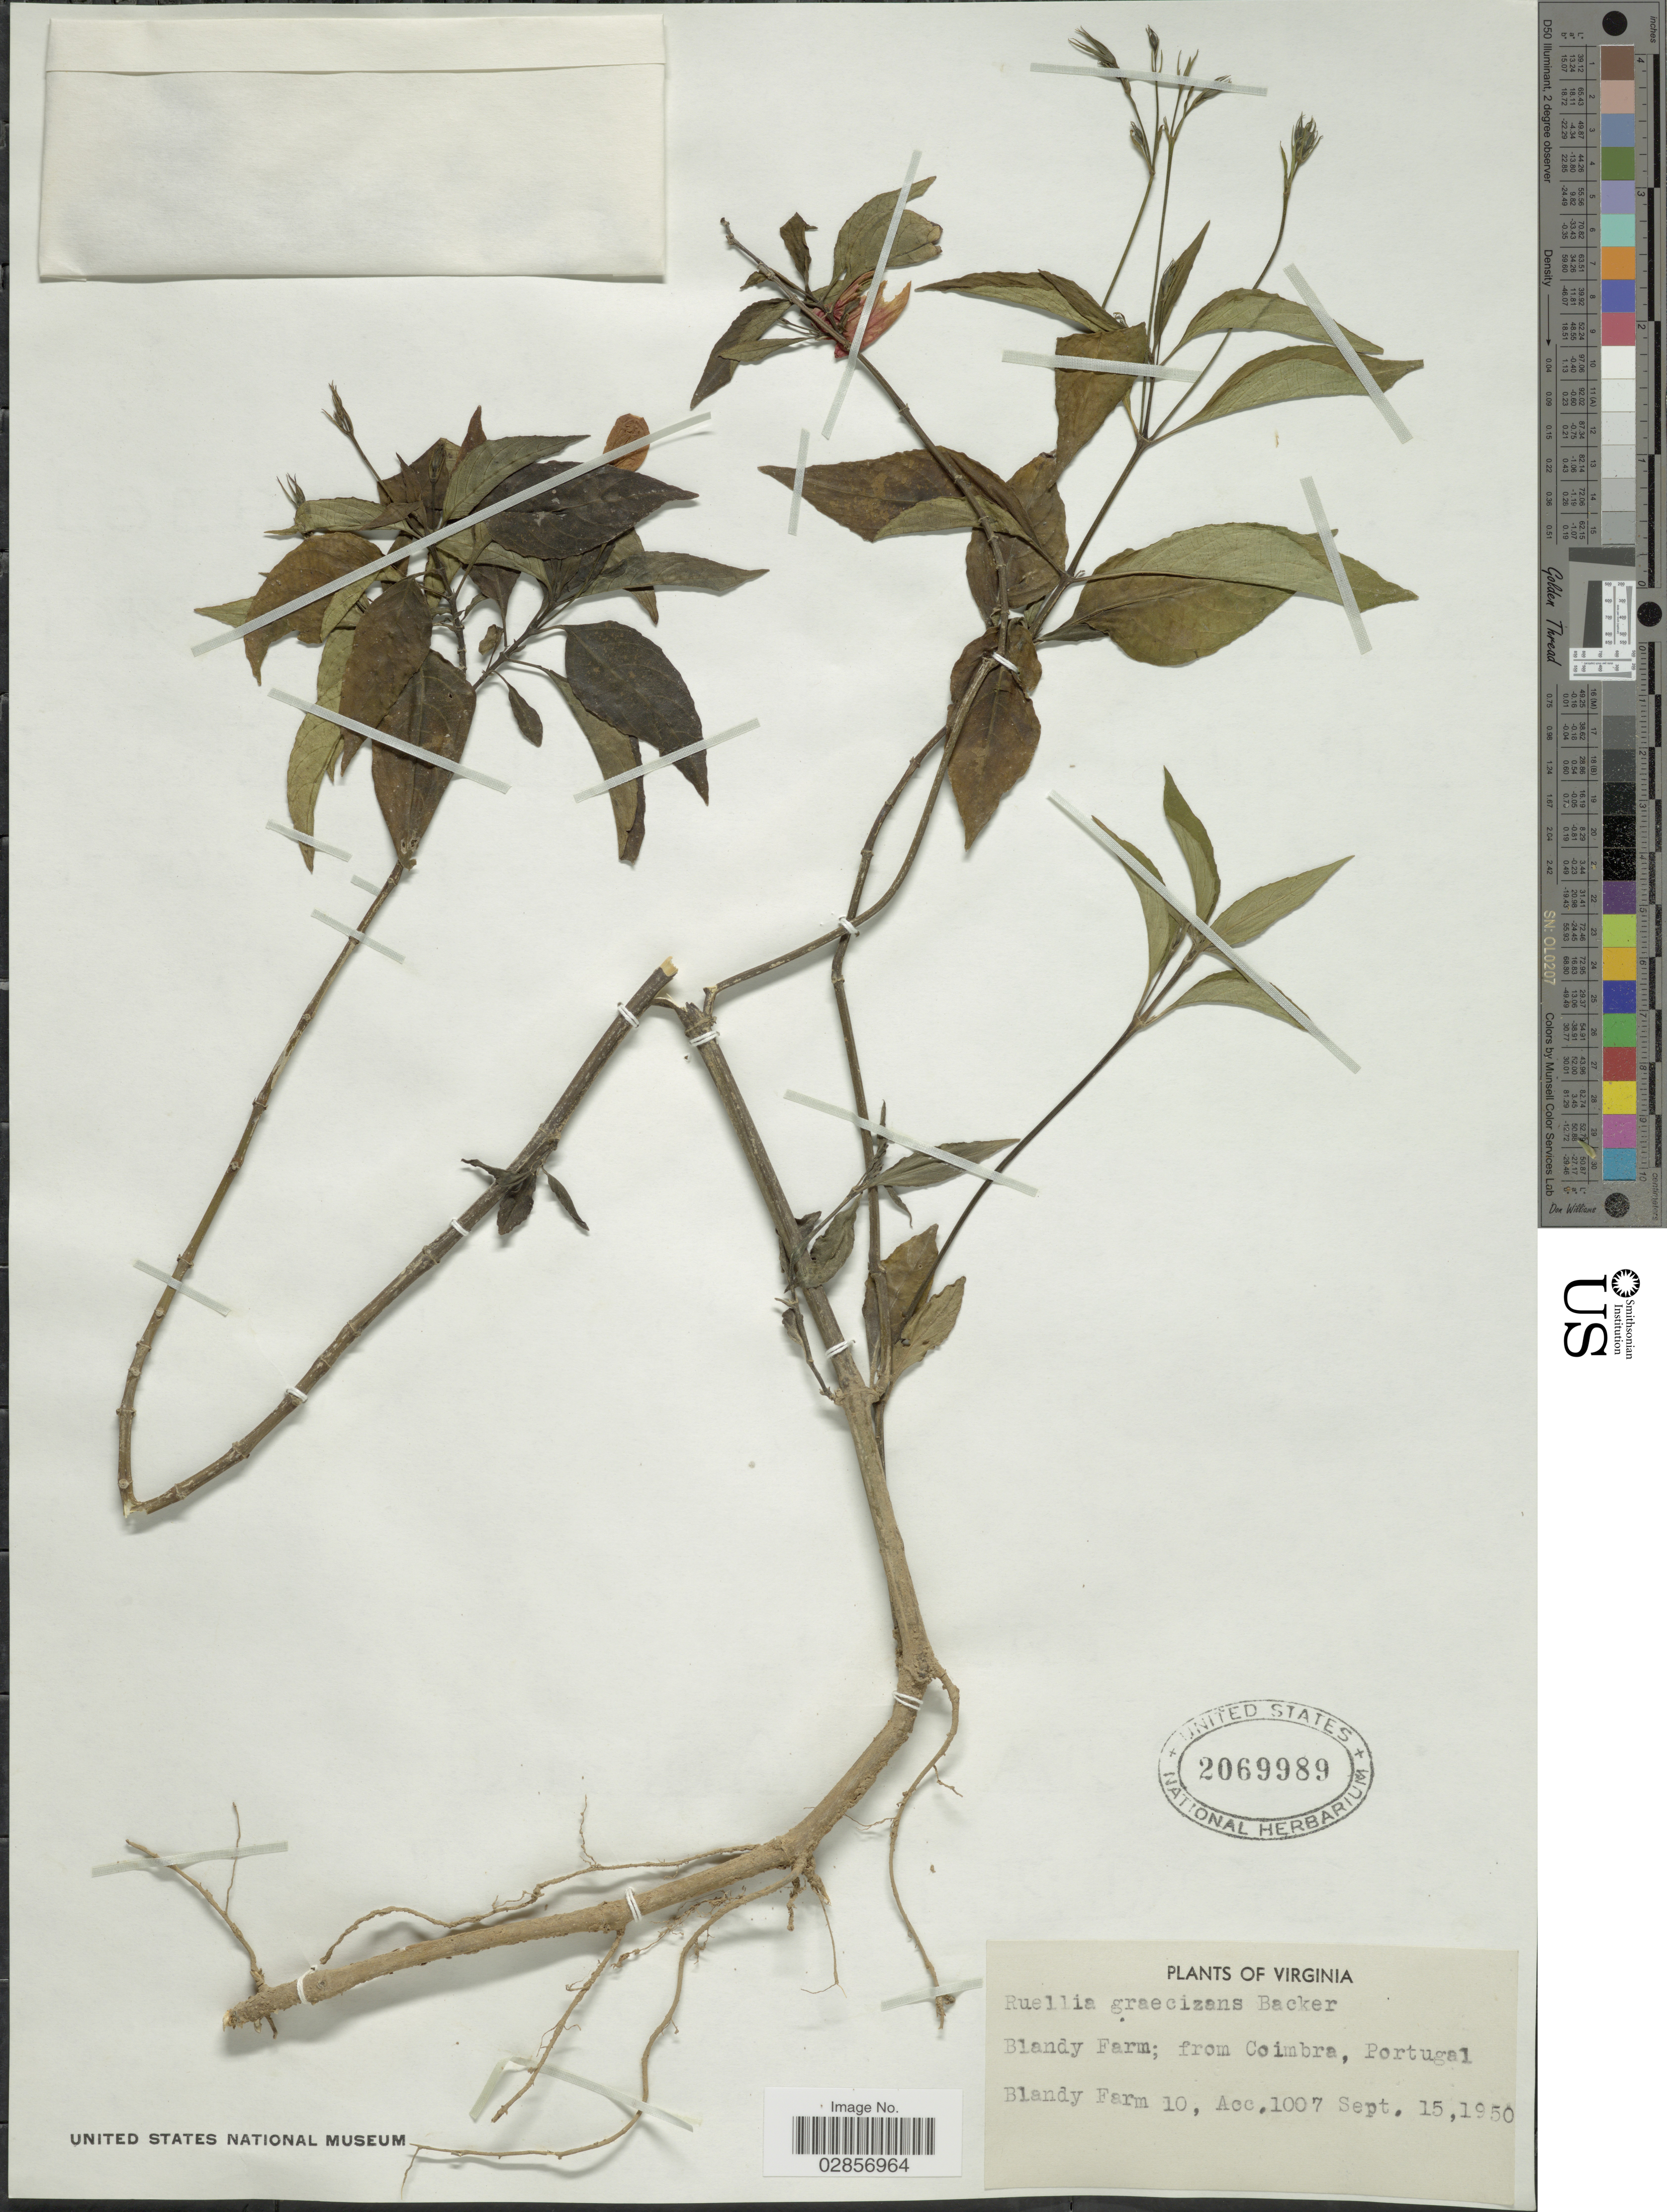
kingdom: Plantae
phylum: Tracheophyta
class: Magnoliopsida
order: Lamiales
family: Acanthaceae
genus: Ruellia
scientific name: Ruellia brevifolia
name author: (Pohl) C. Ezcurra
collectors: The Blandy Experimental Farm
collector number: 10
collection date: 1950-09-15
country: United States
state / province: Virginia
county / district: Clarke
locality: Blandy Farm.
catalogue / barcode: US 2069989